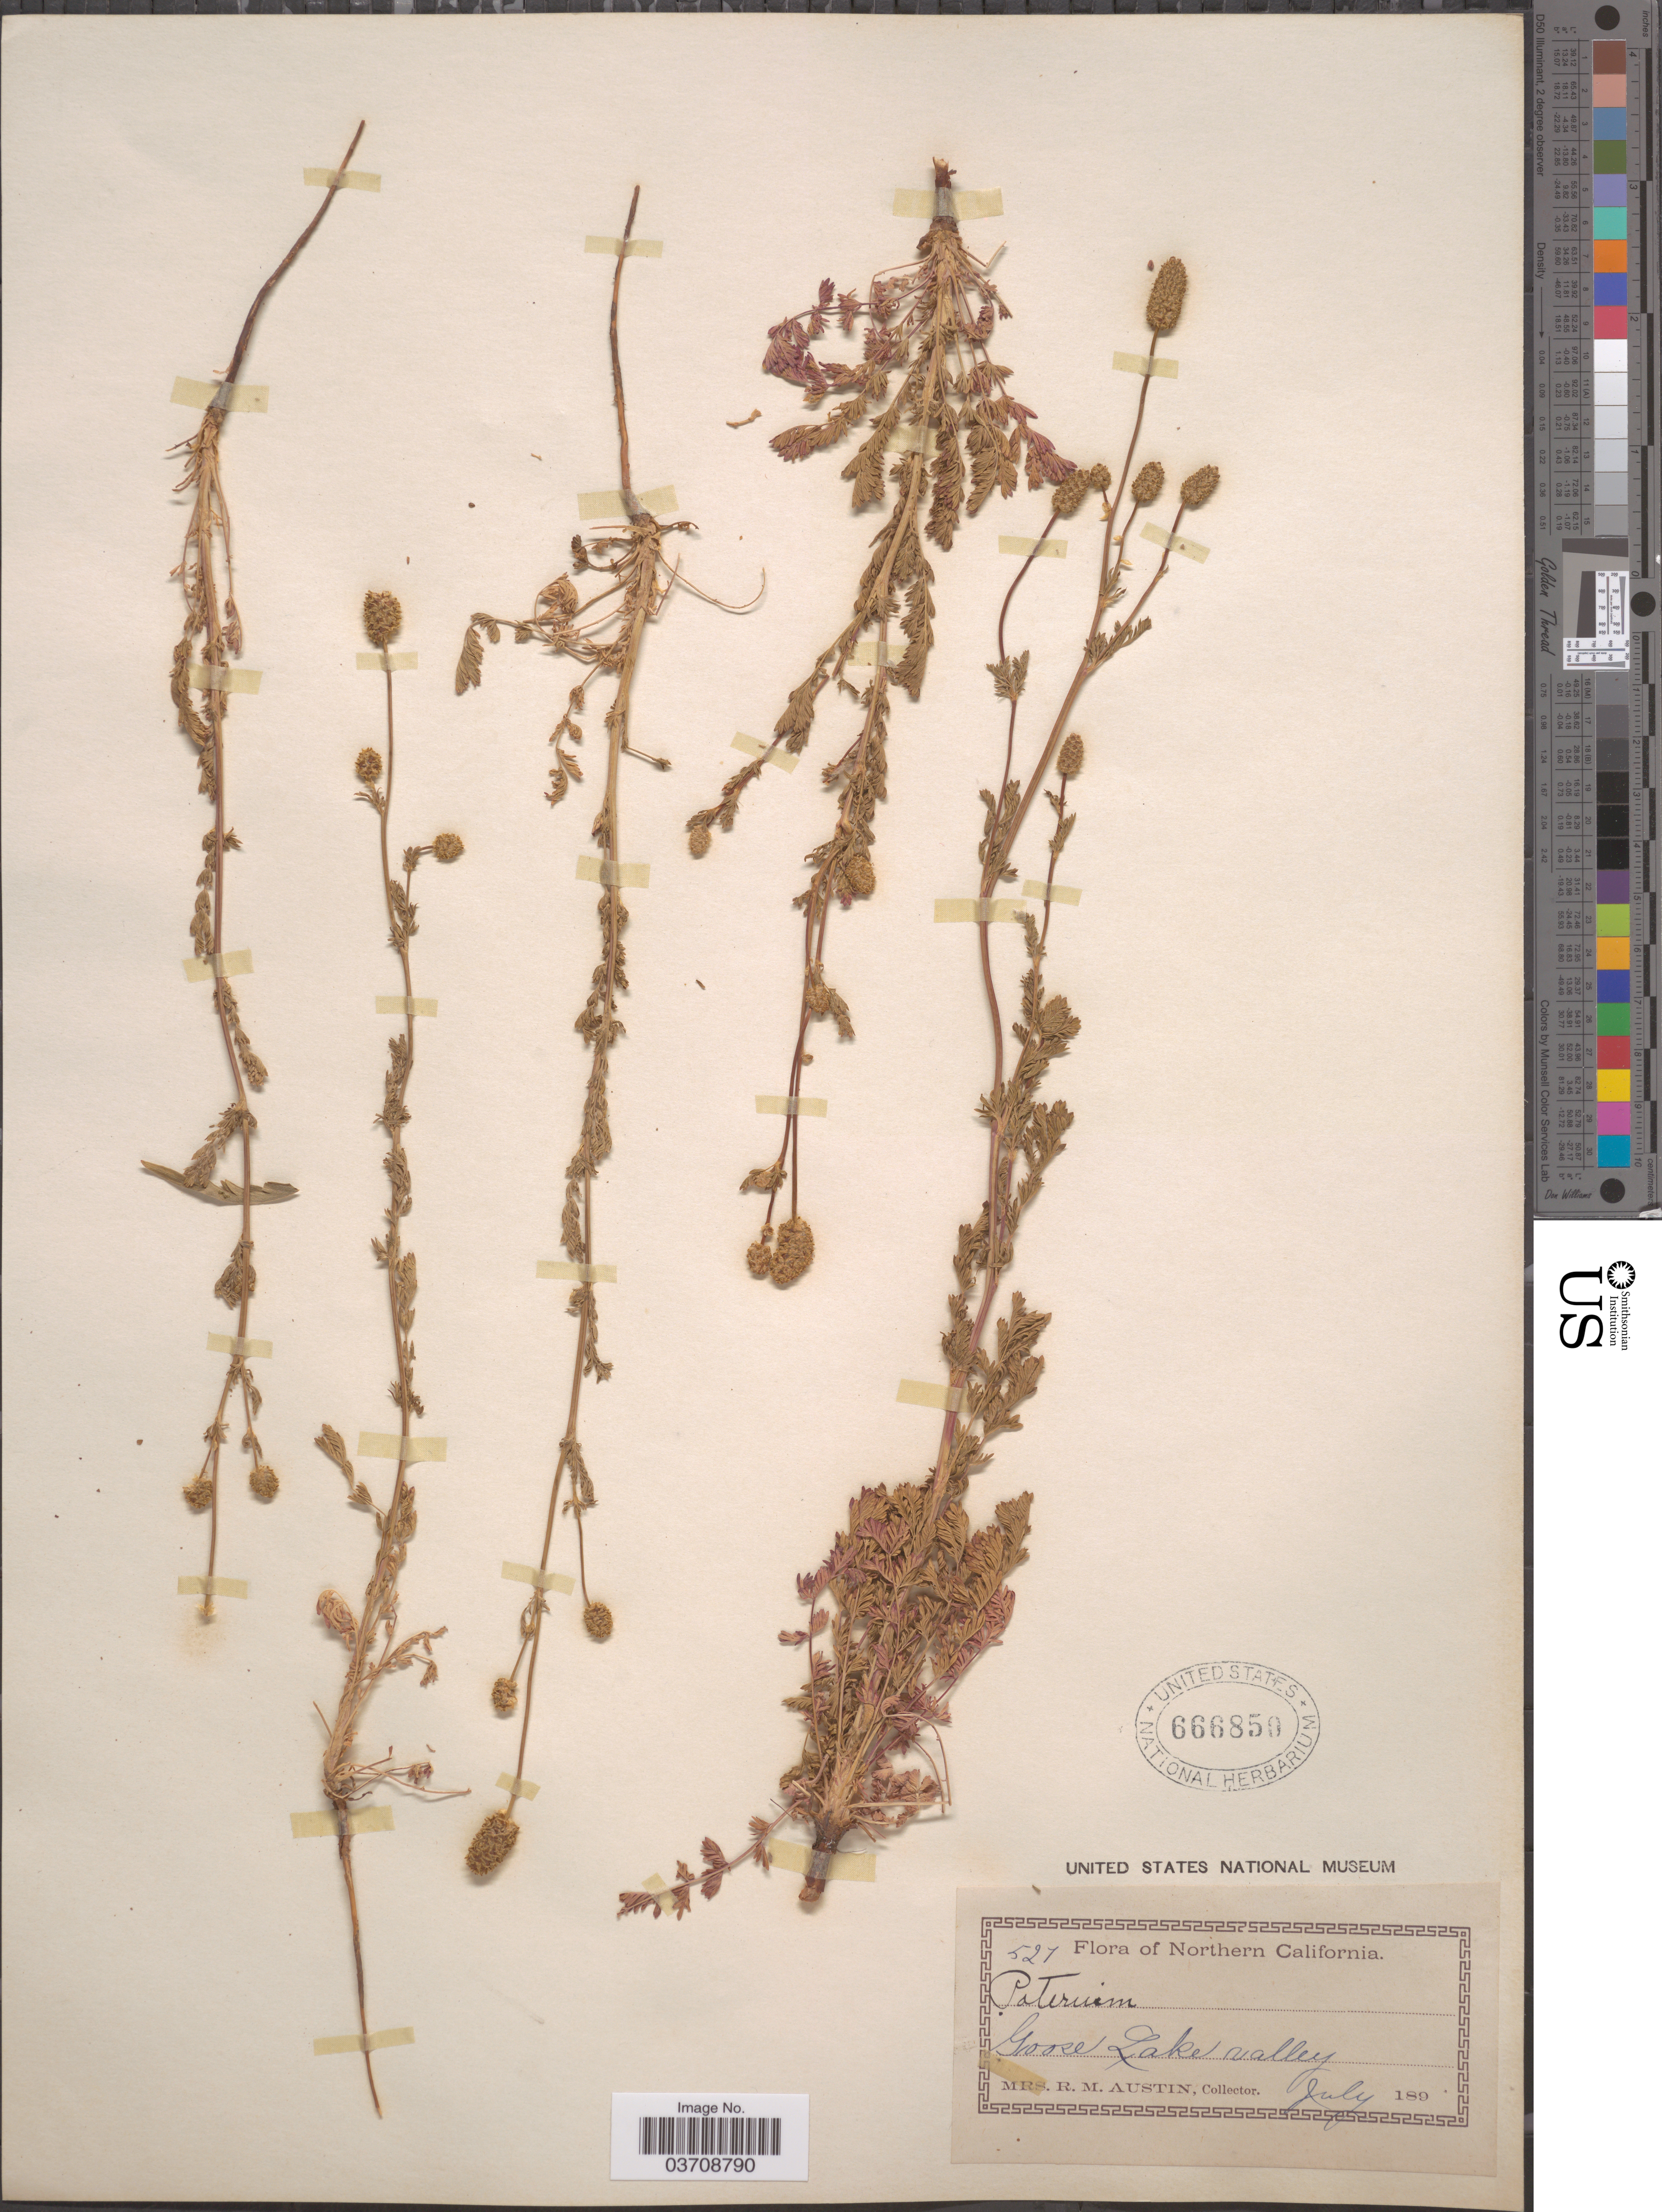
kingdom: Plantae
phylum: Tracheophyta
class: Magnoliopsida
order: Rosales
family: Rosaceae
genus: Sanguisorba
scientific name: Sanguisorba occidentalis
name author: Nutt.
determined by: Strong, Mark T., (BOT), Smithsonian Institution - National Museum of Natural History (UNITED STATES)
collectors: R. Austin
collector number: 521*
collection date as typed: July 189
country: United States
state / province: California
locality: Northern California. Goose Lake valley.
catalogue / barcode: US 666850